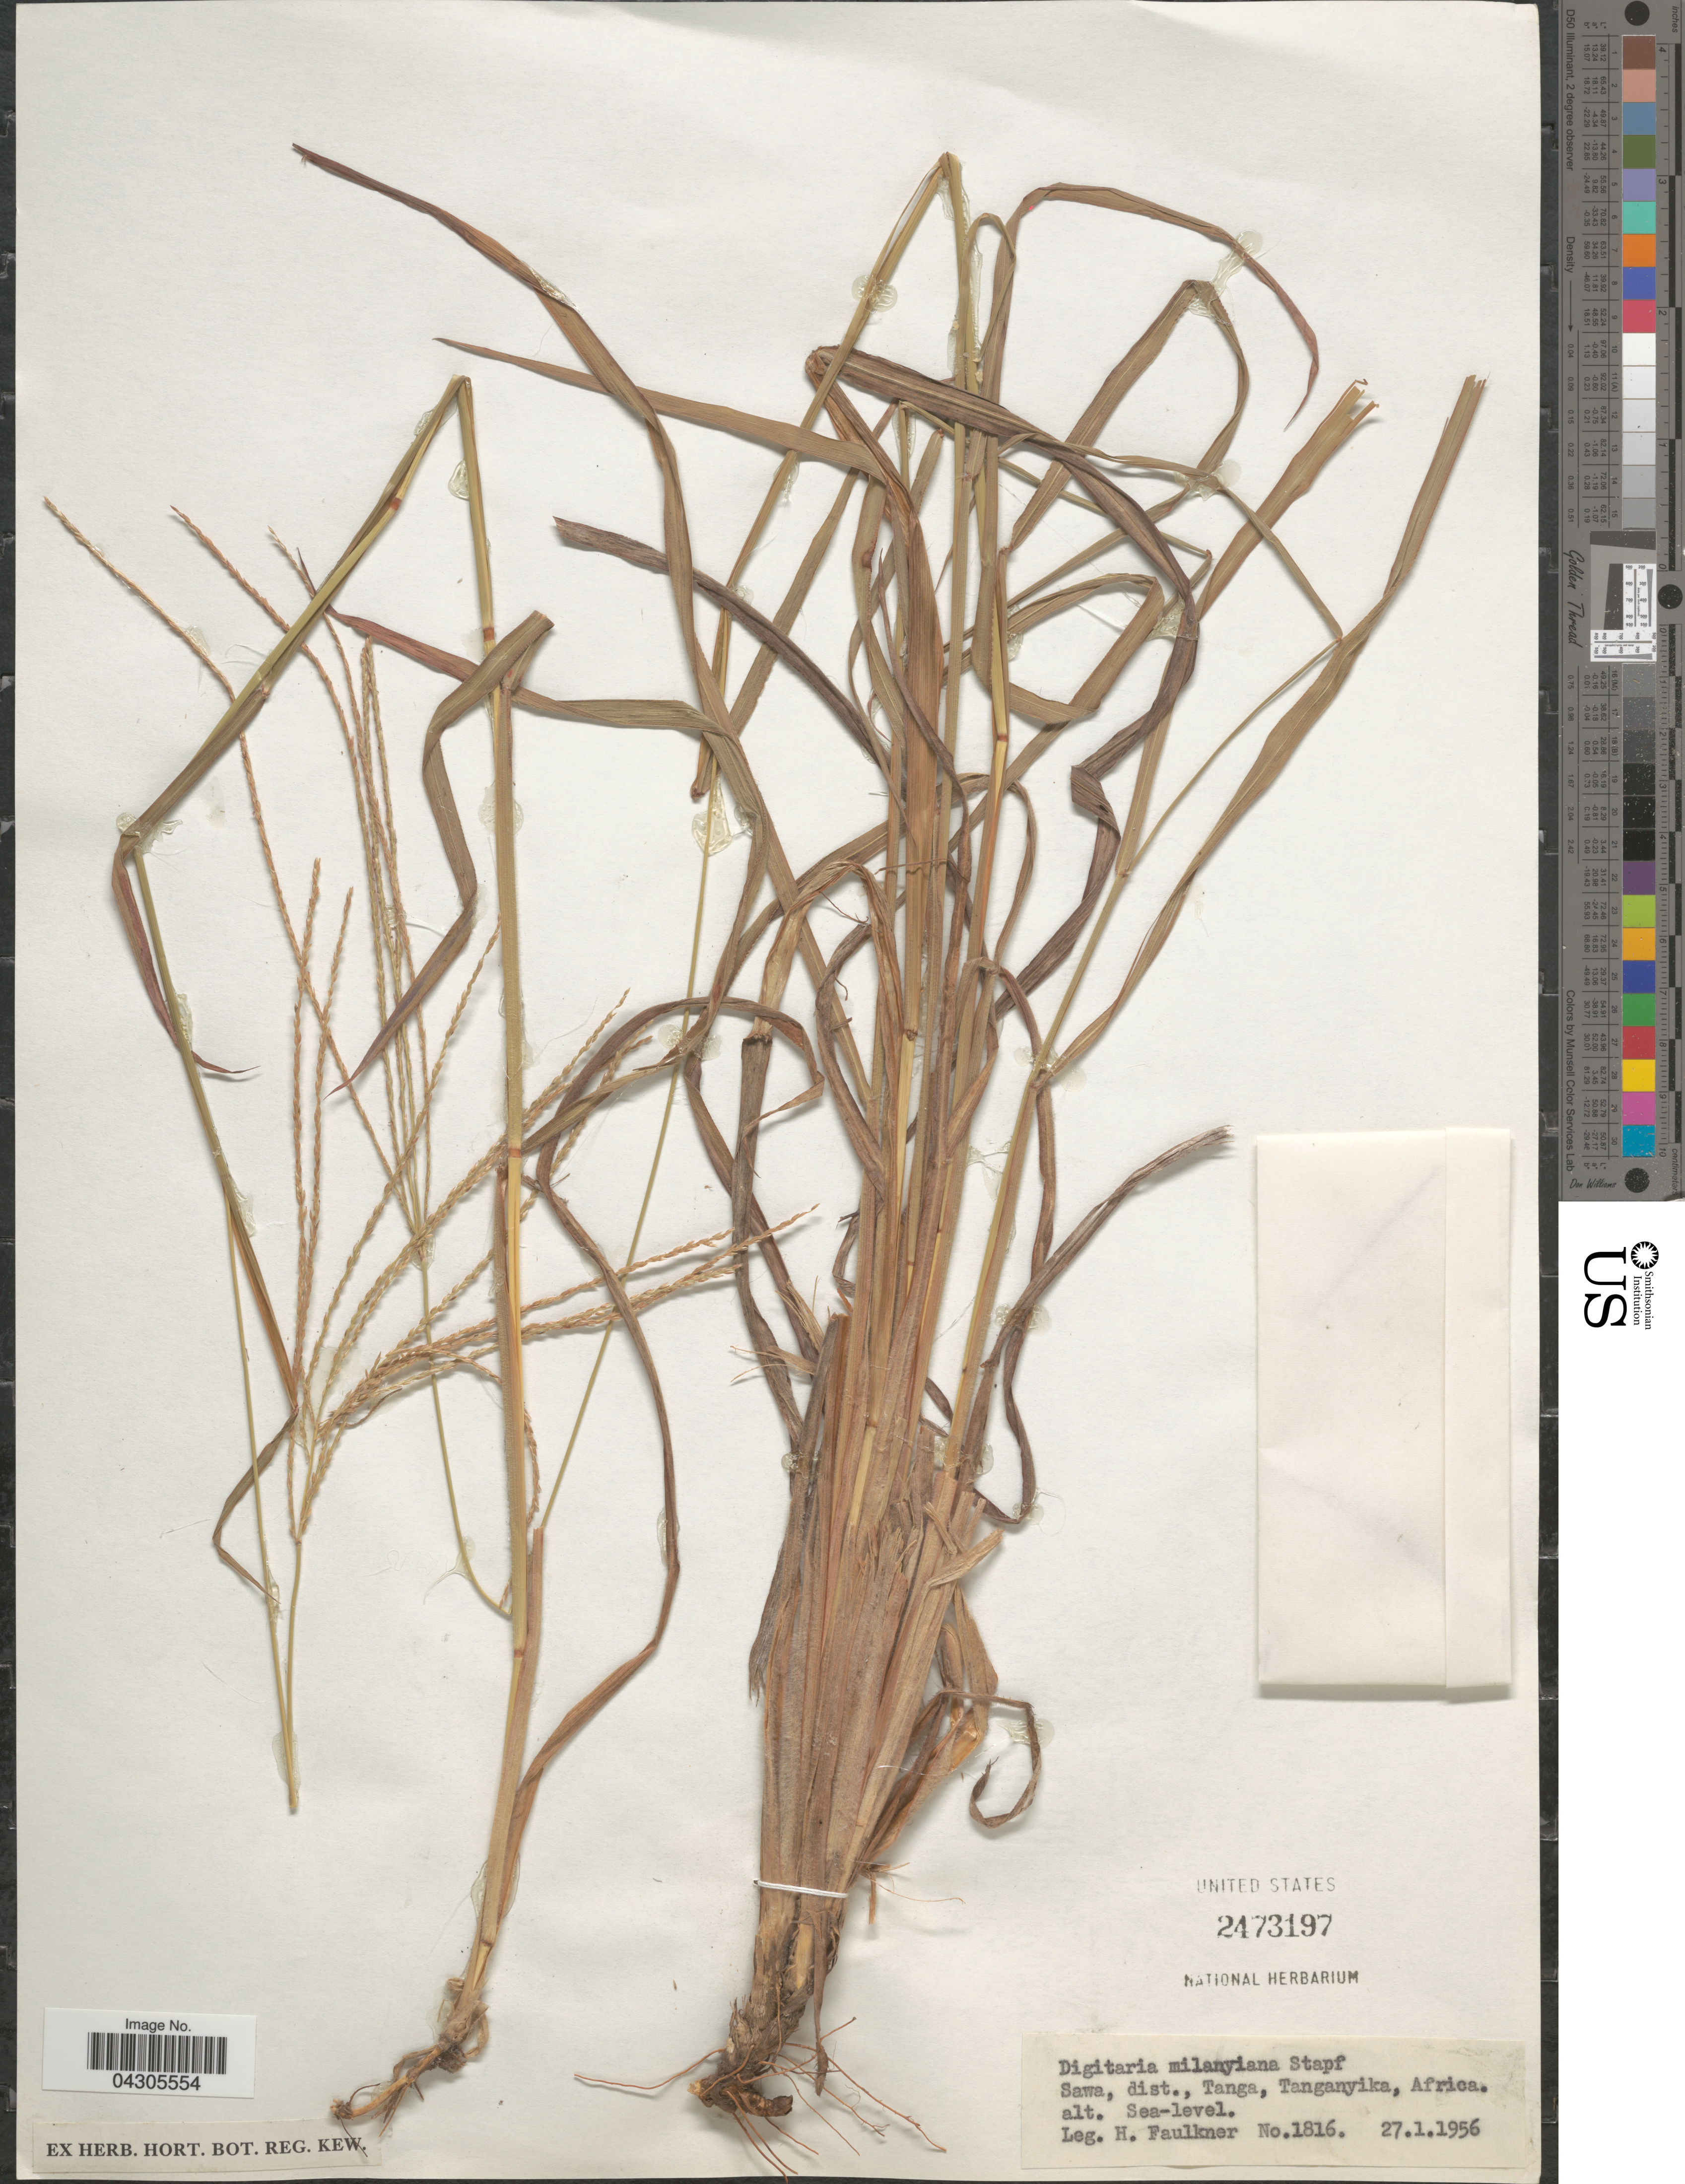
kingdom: Plantae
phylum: Tracheophyta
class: Liliopsida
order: Poales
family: Poaceae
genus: Digitaria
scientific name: Digitaria milanjiana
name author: (Rendle) Stapf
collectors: H. Faulkner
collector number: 1816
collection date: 1956-01-27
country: Tanzania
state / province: Tanga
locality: Sawa, dist. Tanga, Tanganyika.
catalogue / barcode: US 2473197